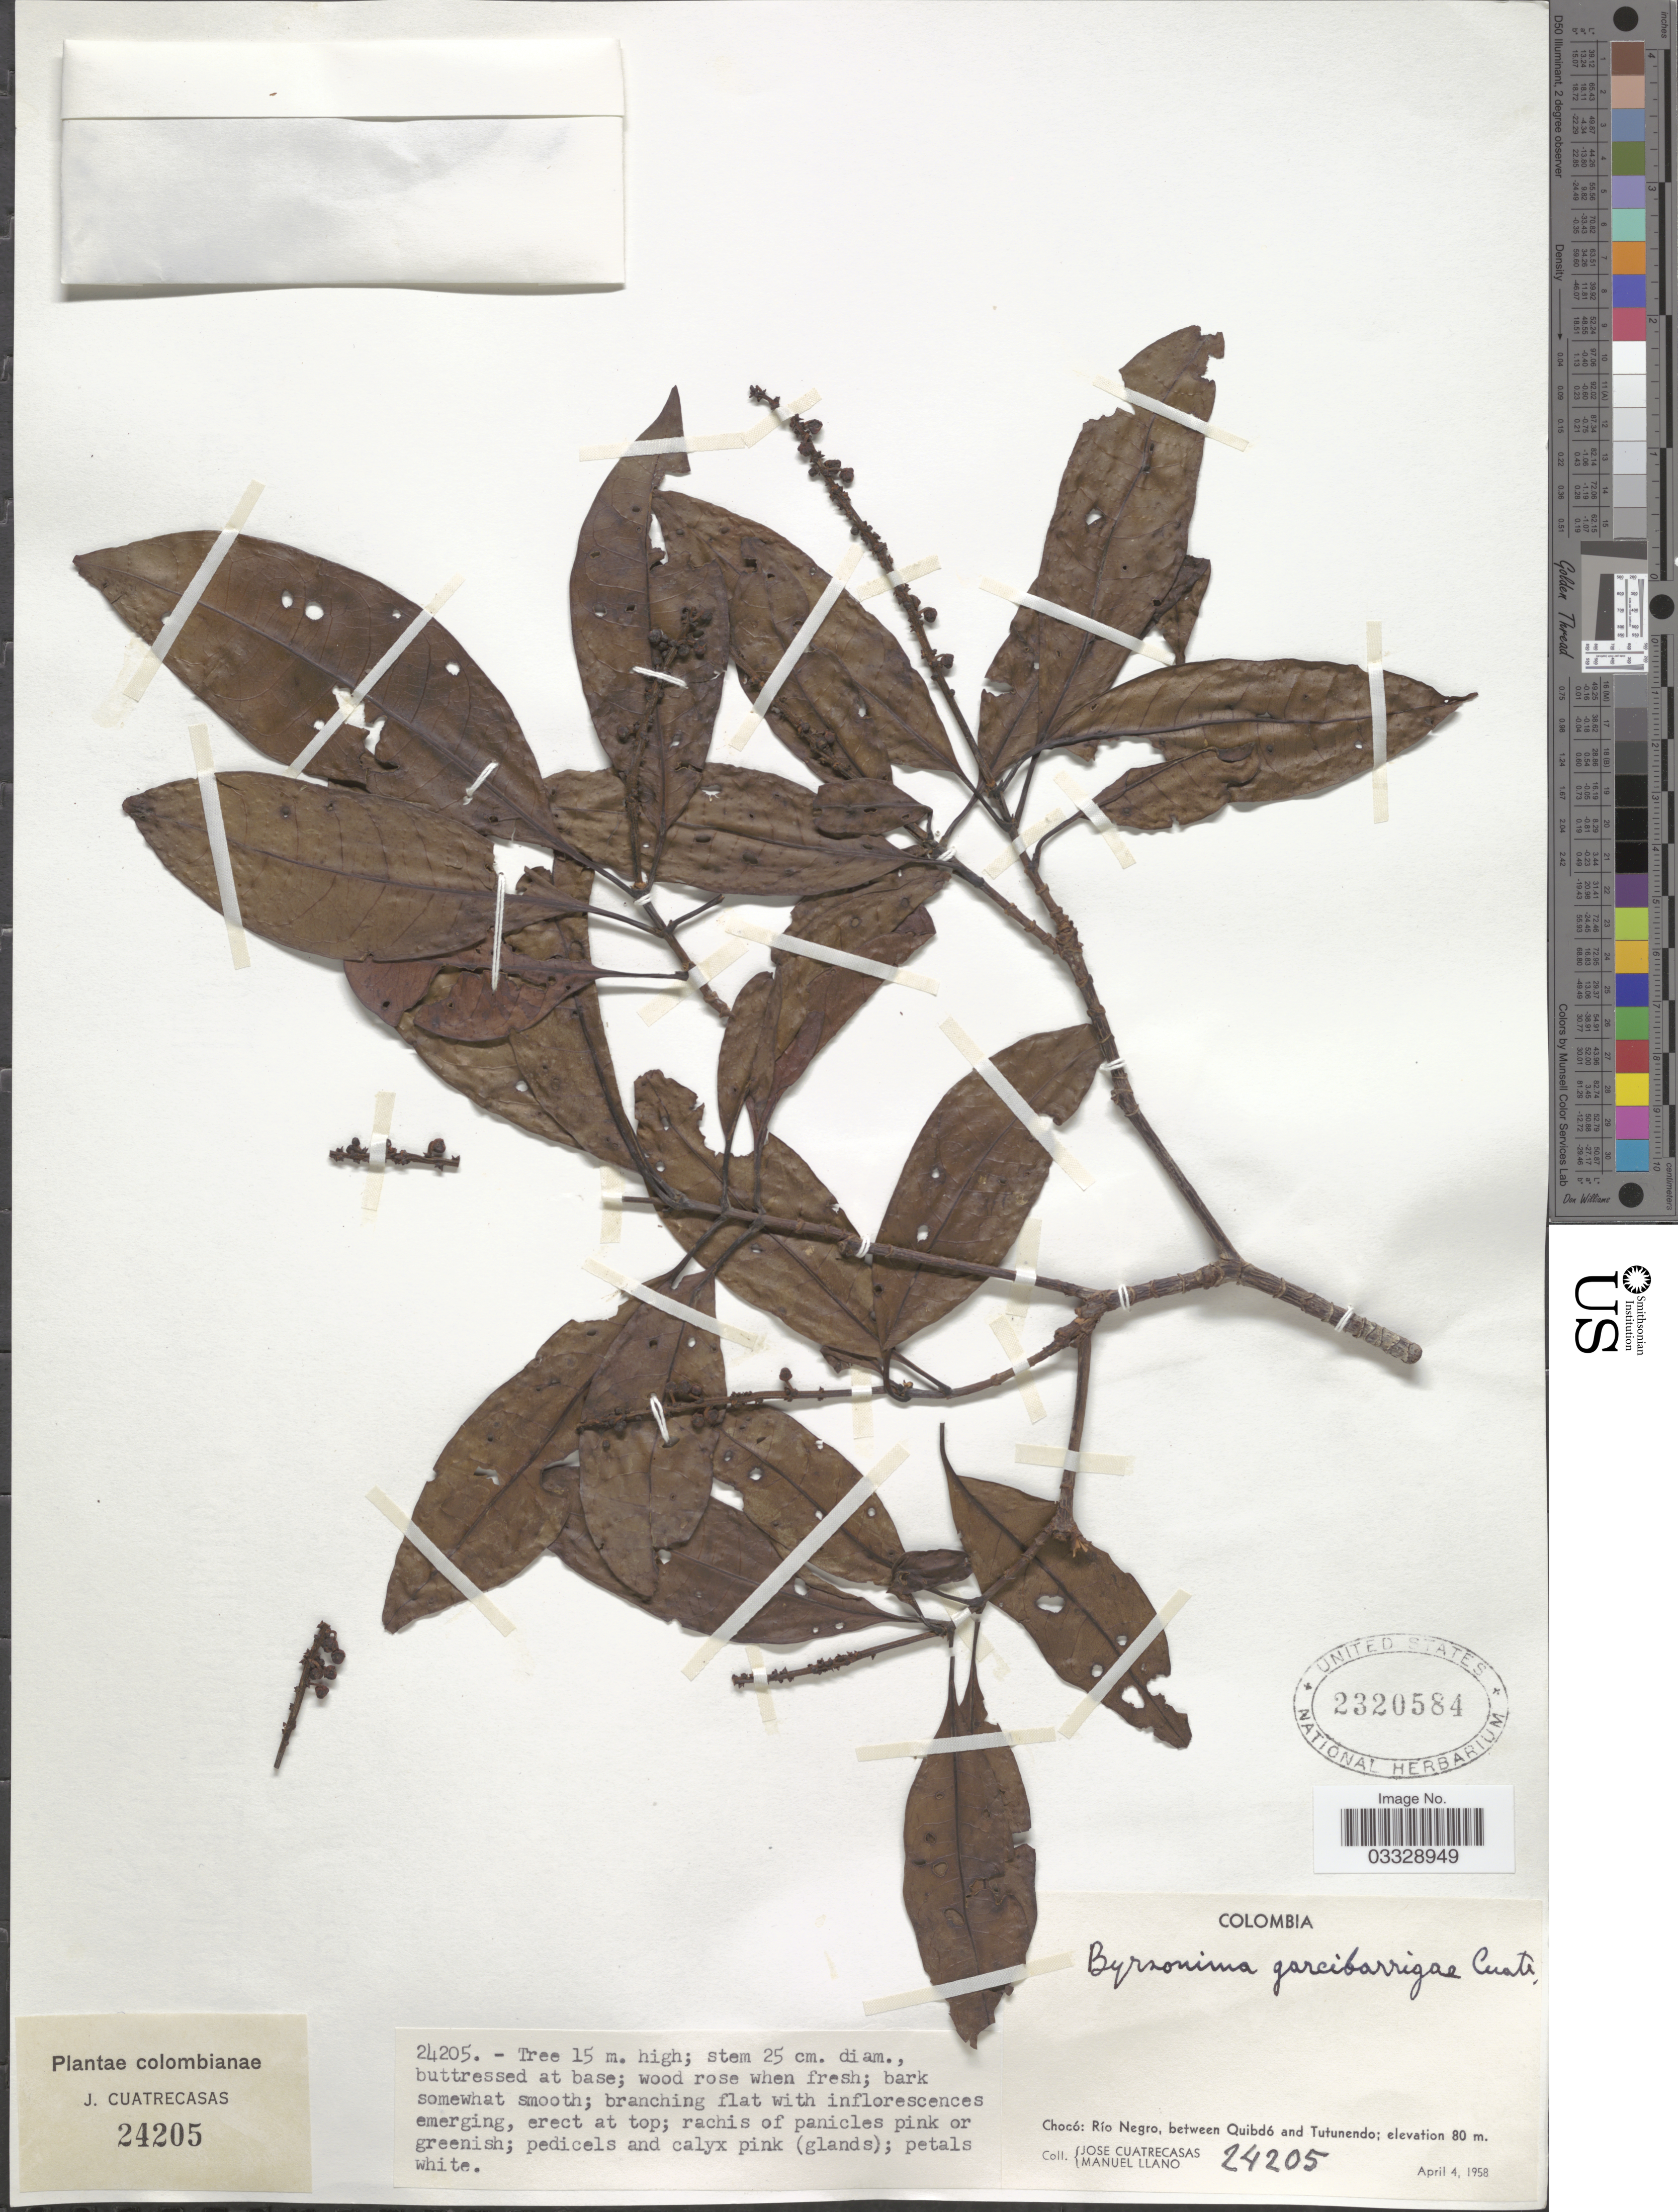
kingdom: Plantae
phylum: Tracheophyta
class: Magnoliopsida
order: Malpighiales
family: Malpighiaceae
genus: Byrsonima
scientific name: Byrsonima garcibarrigae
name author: Cuatrec.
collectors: J. Cuatrecasas & M. Llano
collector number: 24205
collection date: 1958-04-04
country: Colombia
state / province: Chocó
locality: Río Negro, between Quibdó and Tutunendo.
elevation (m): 80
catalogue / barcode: US 2320584